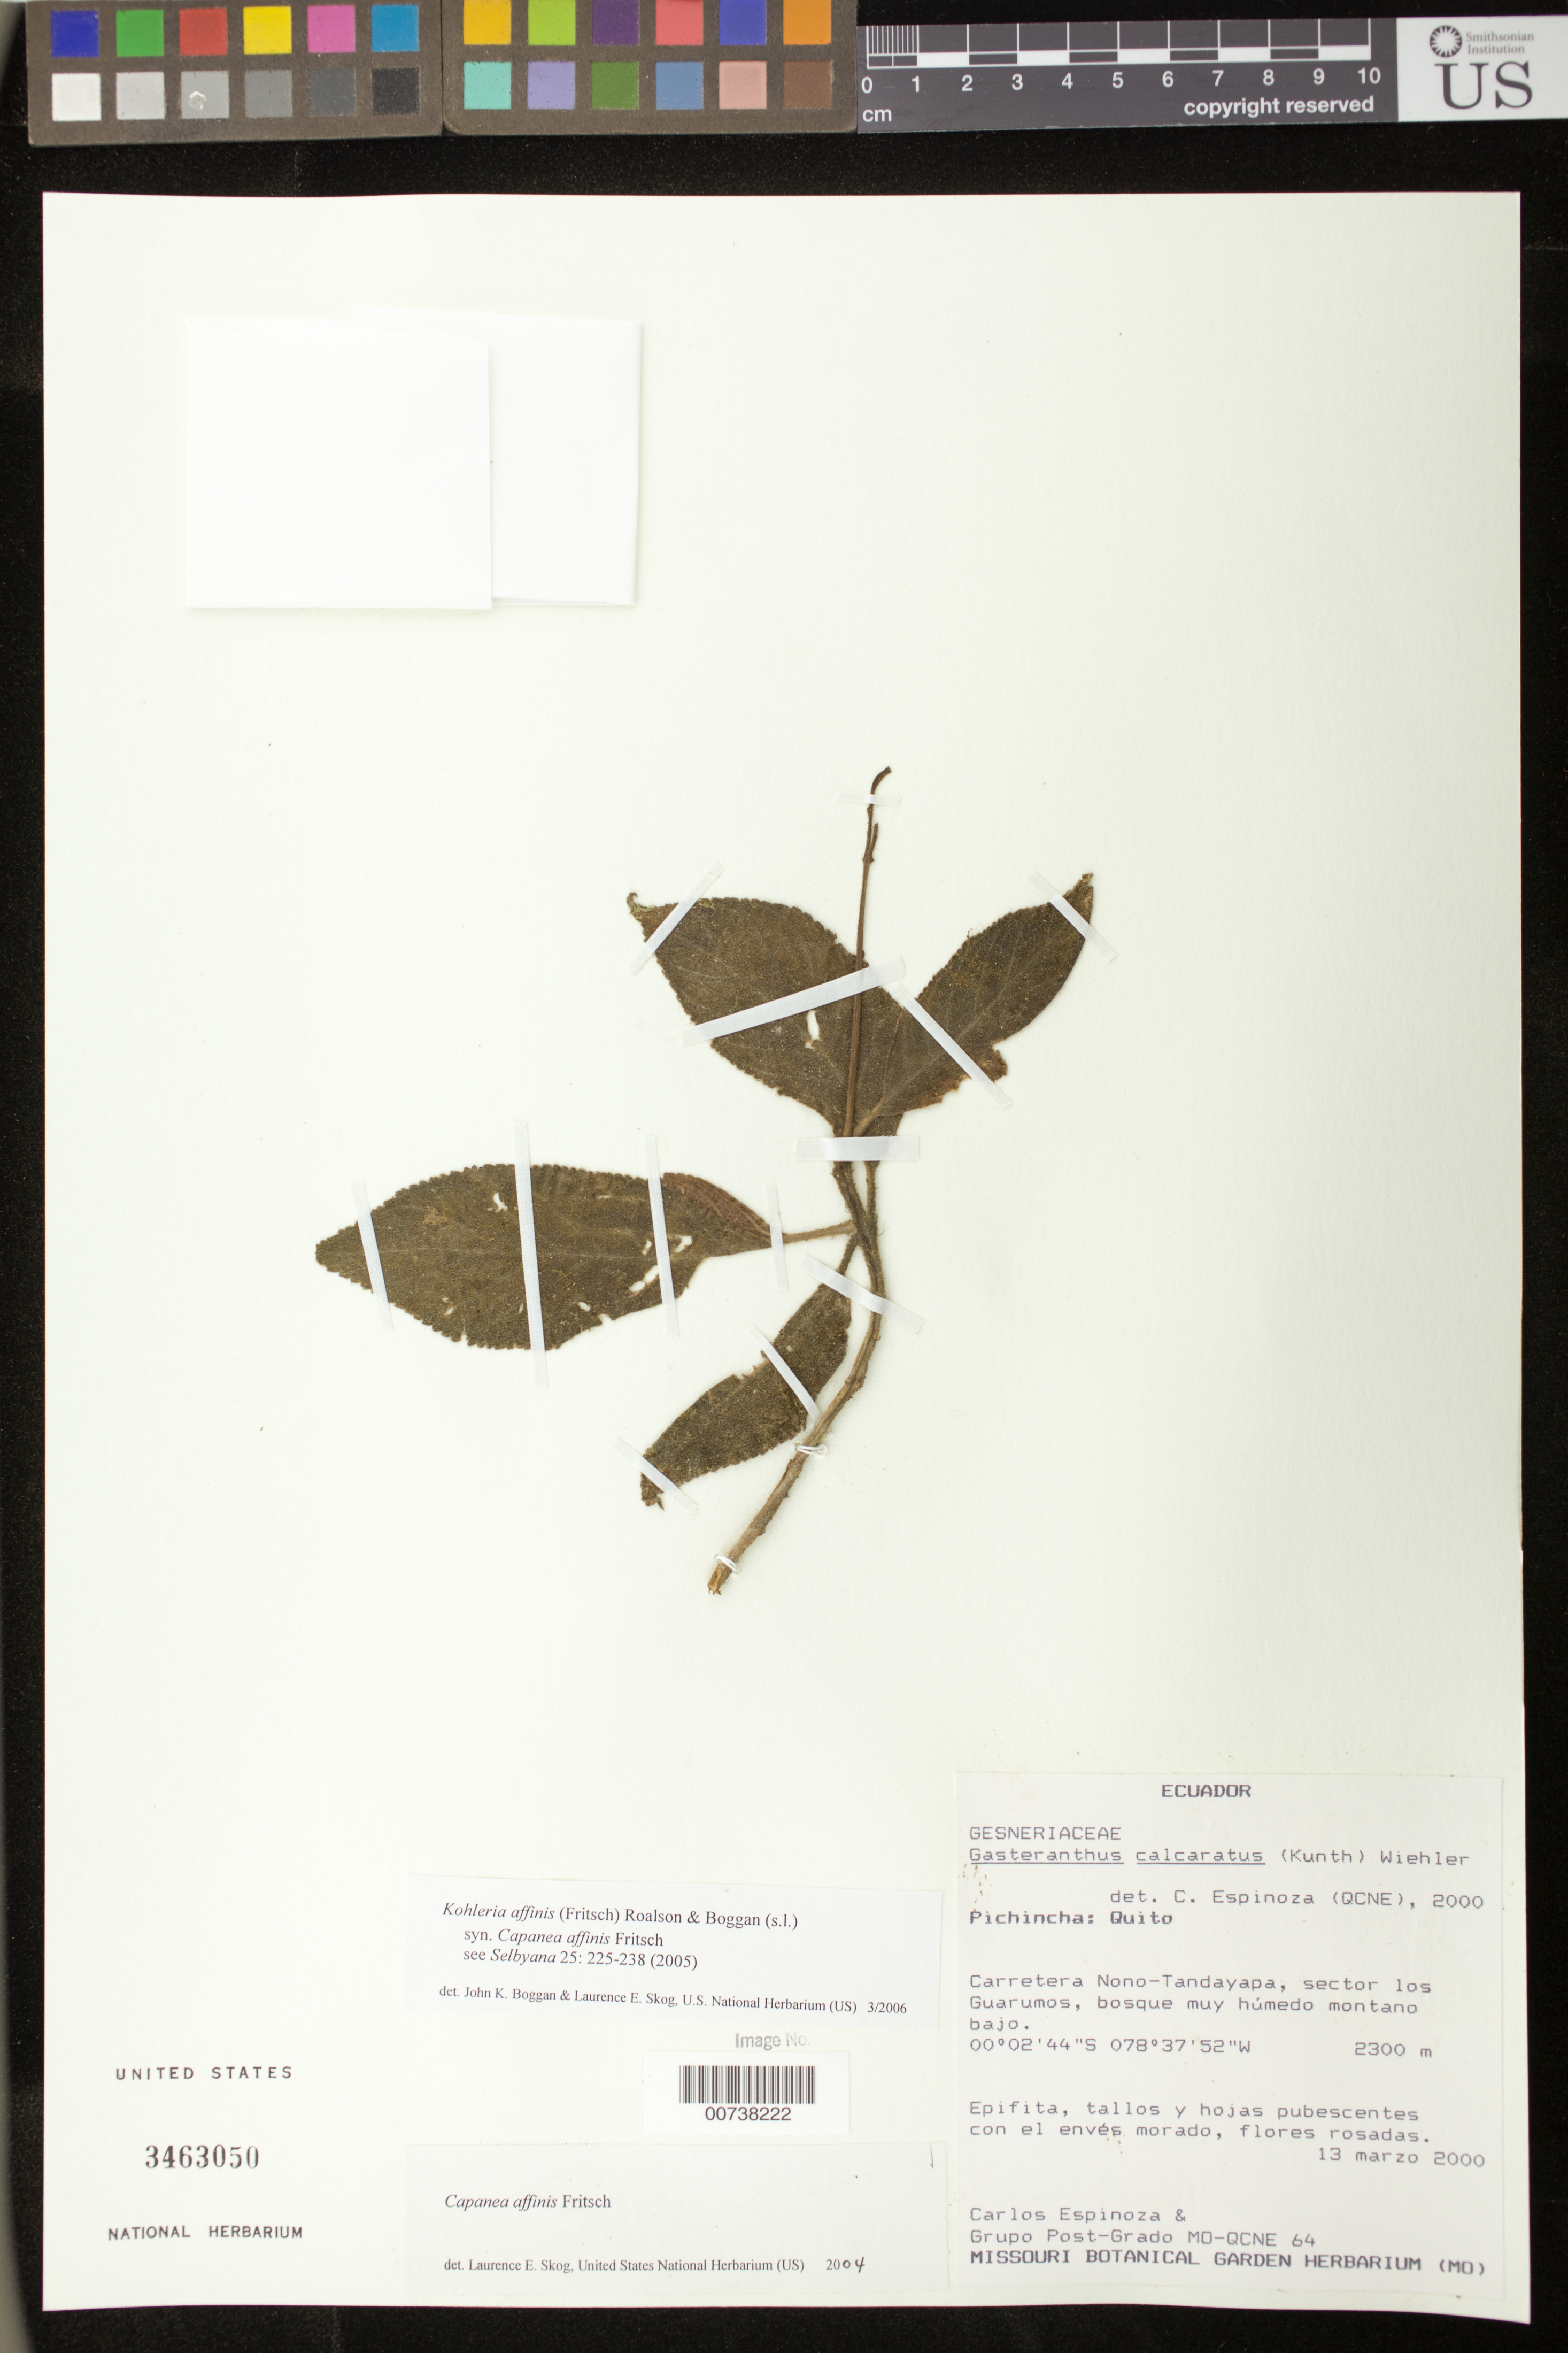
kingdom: Plantae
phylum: Tracheophyta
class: Magnoliopsida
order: Lamiales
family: Gesneriaceae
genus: Kohleria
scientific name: Kohleria affinis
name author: (Fritsch) Roalson & Boggan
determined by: Boggan, J. K.; Skog, L. E.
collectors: C. Espinoza & Grupo Post-Grado MO-QCNE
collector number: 64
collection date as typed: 13 Mar 2000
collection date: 2000-03-13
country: Ecuador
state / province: Pichincha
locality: Quito. Carretera Non-Tandayapa, sector los Guarumos.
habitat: Bosque muy húmedo montano bajo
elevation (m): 2300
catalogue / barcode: US 3463050